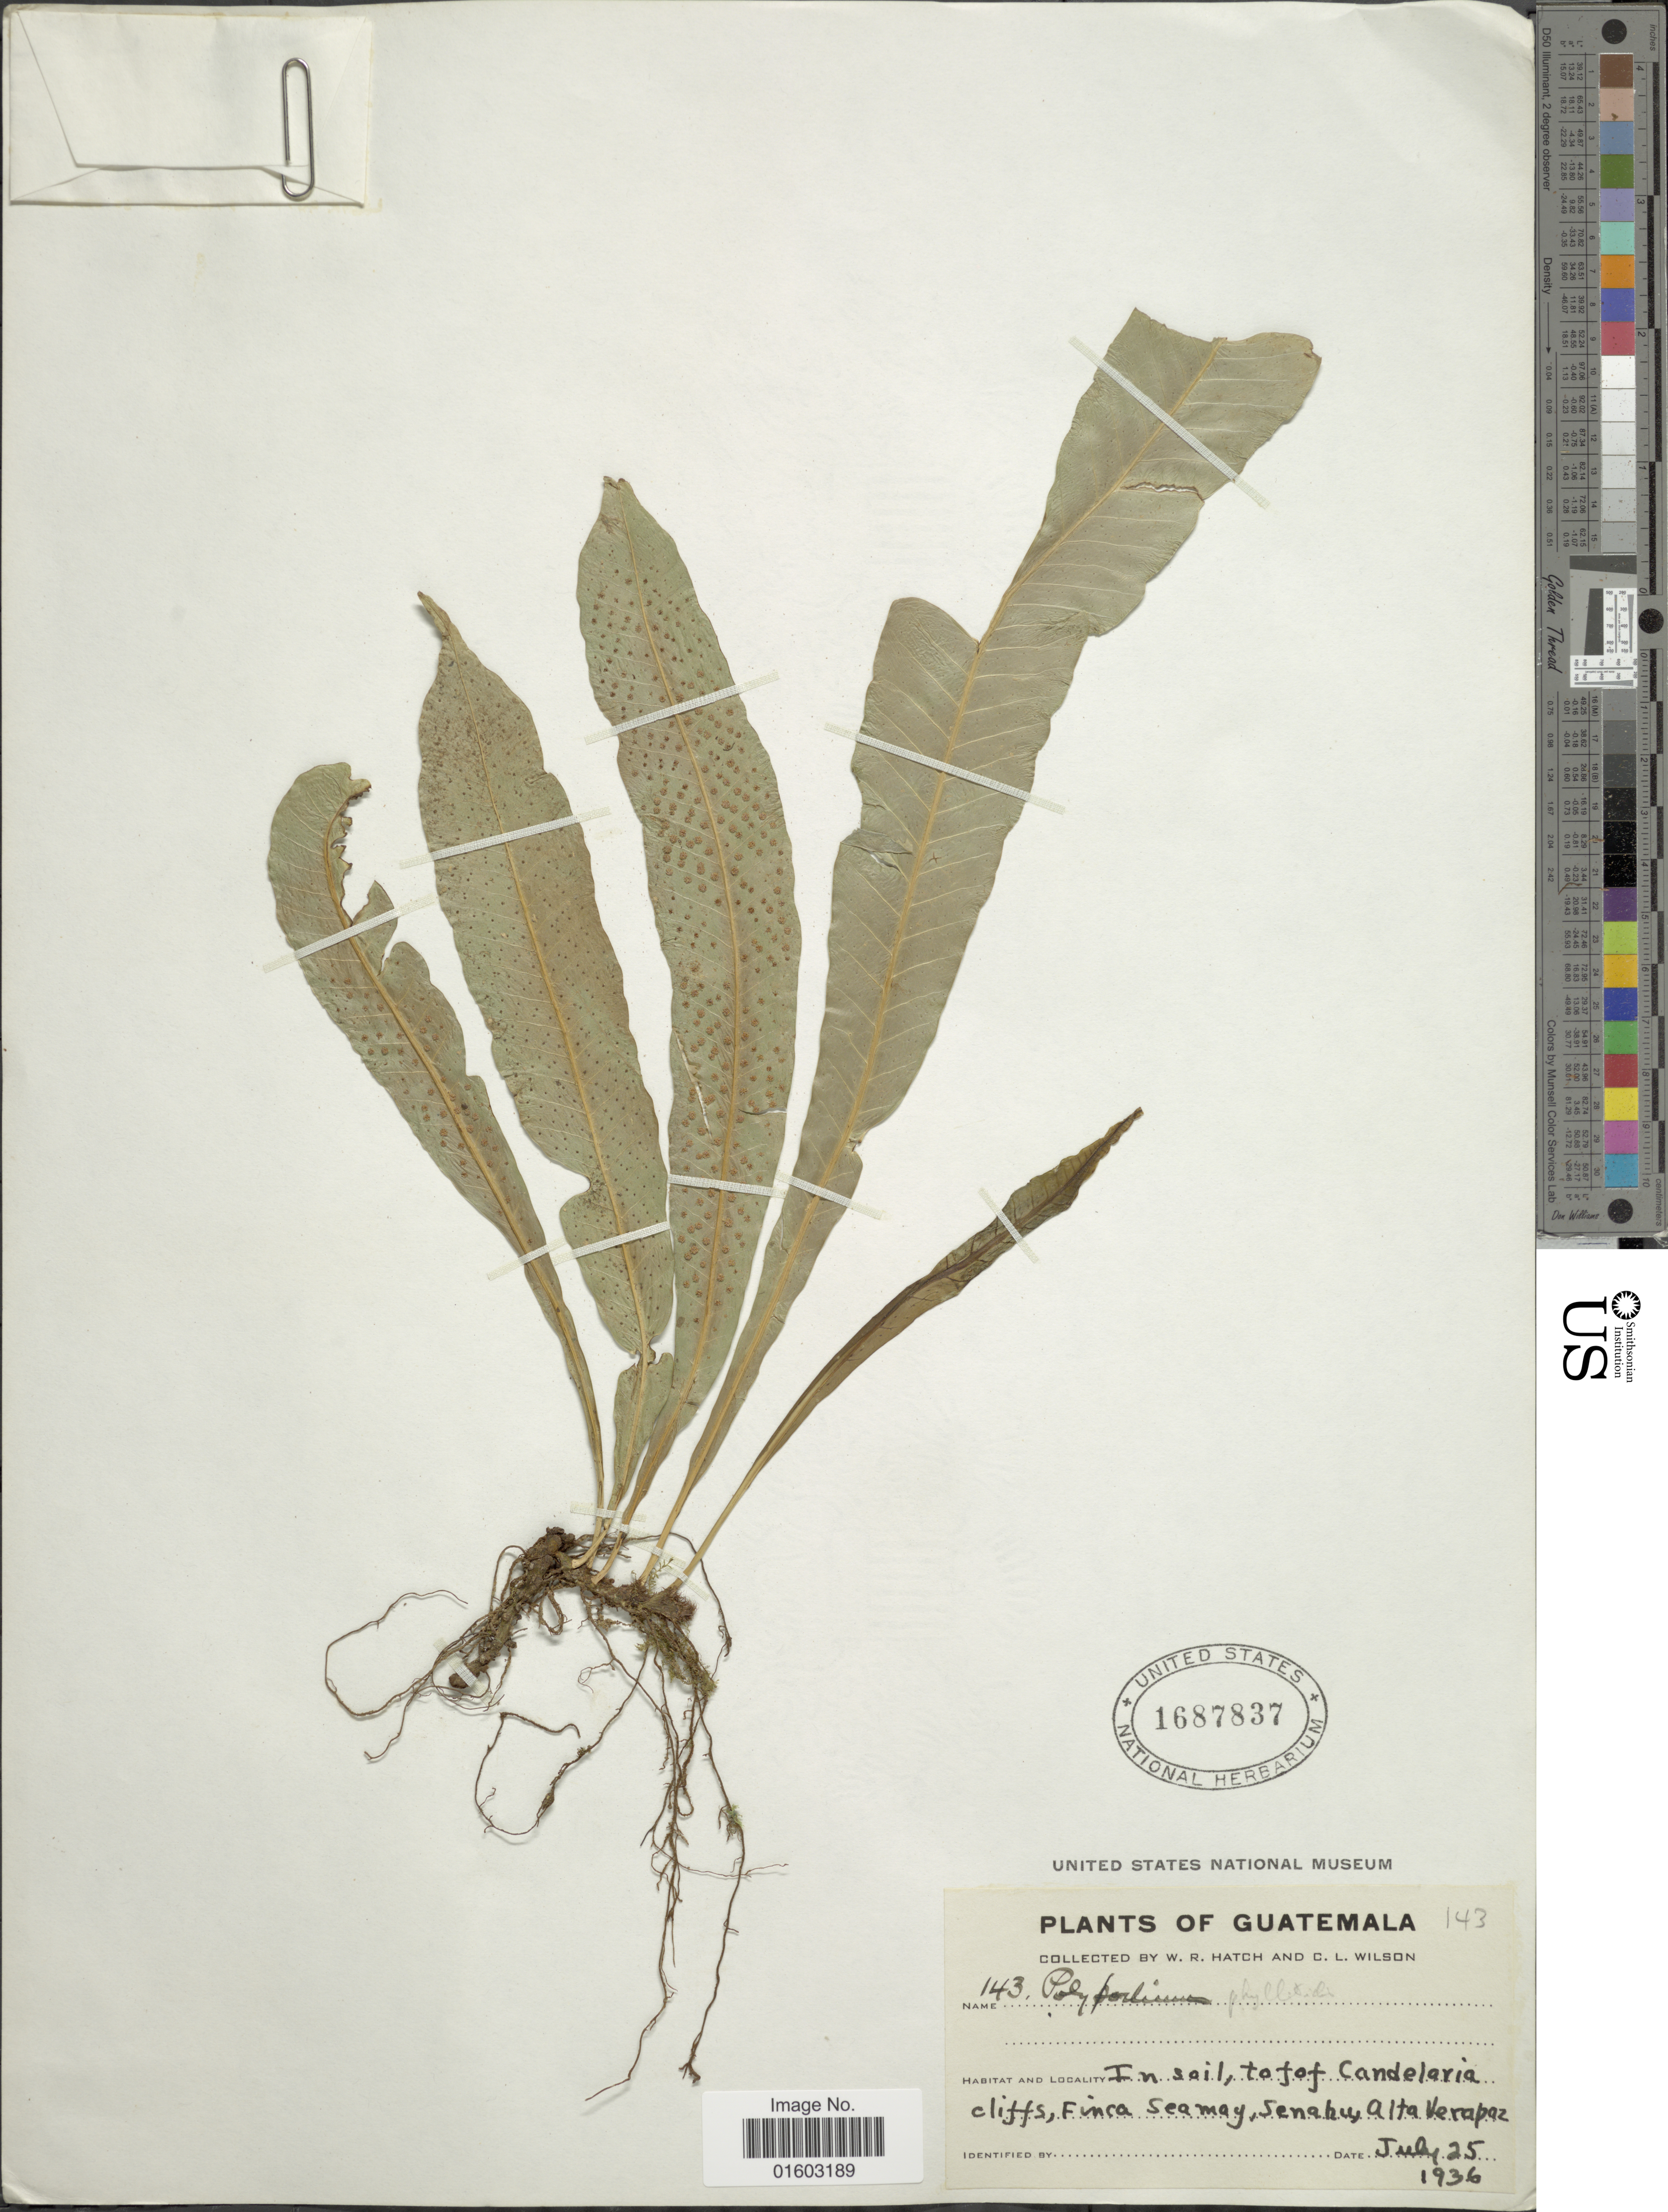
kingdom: Plantae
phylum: Tracheophyta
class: Polypodiopsida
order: Polypodiales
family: Polypodiaceae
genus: Campyloneurum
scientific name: Campyloneurum phyllitidis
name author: (L.) C. Presl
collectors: W. Hatch & C. L. Wilson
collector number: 143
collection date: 1936-07-25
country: Guatemala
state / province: Alta Verapaz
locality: In soil, tofof Candelaria cliffs, Finca Seamay, Senahu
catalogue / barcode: US 1687837